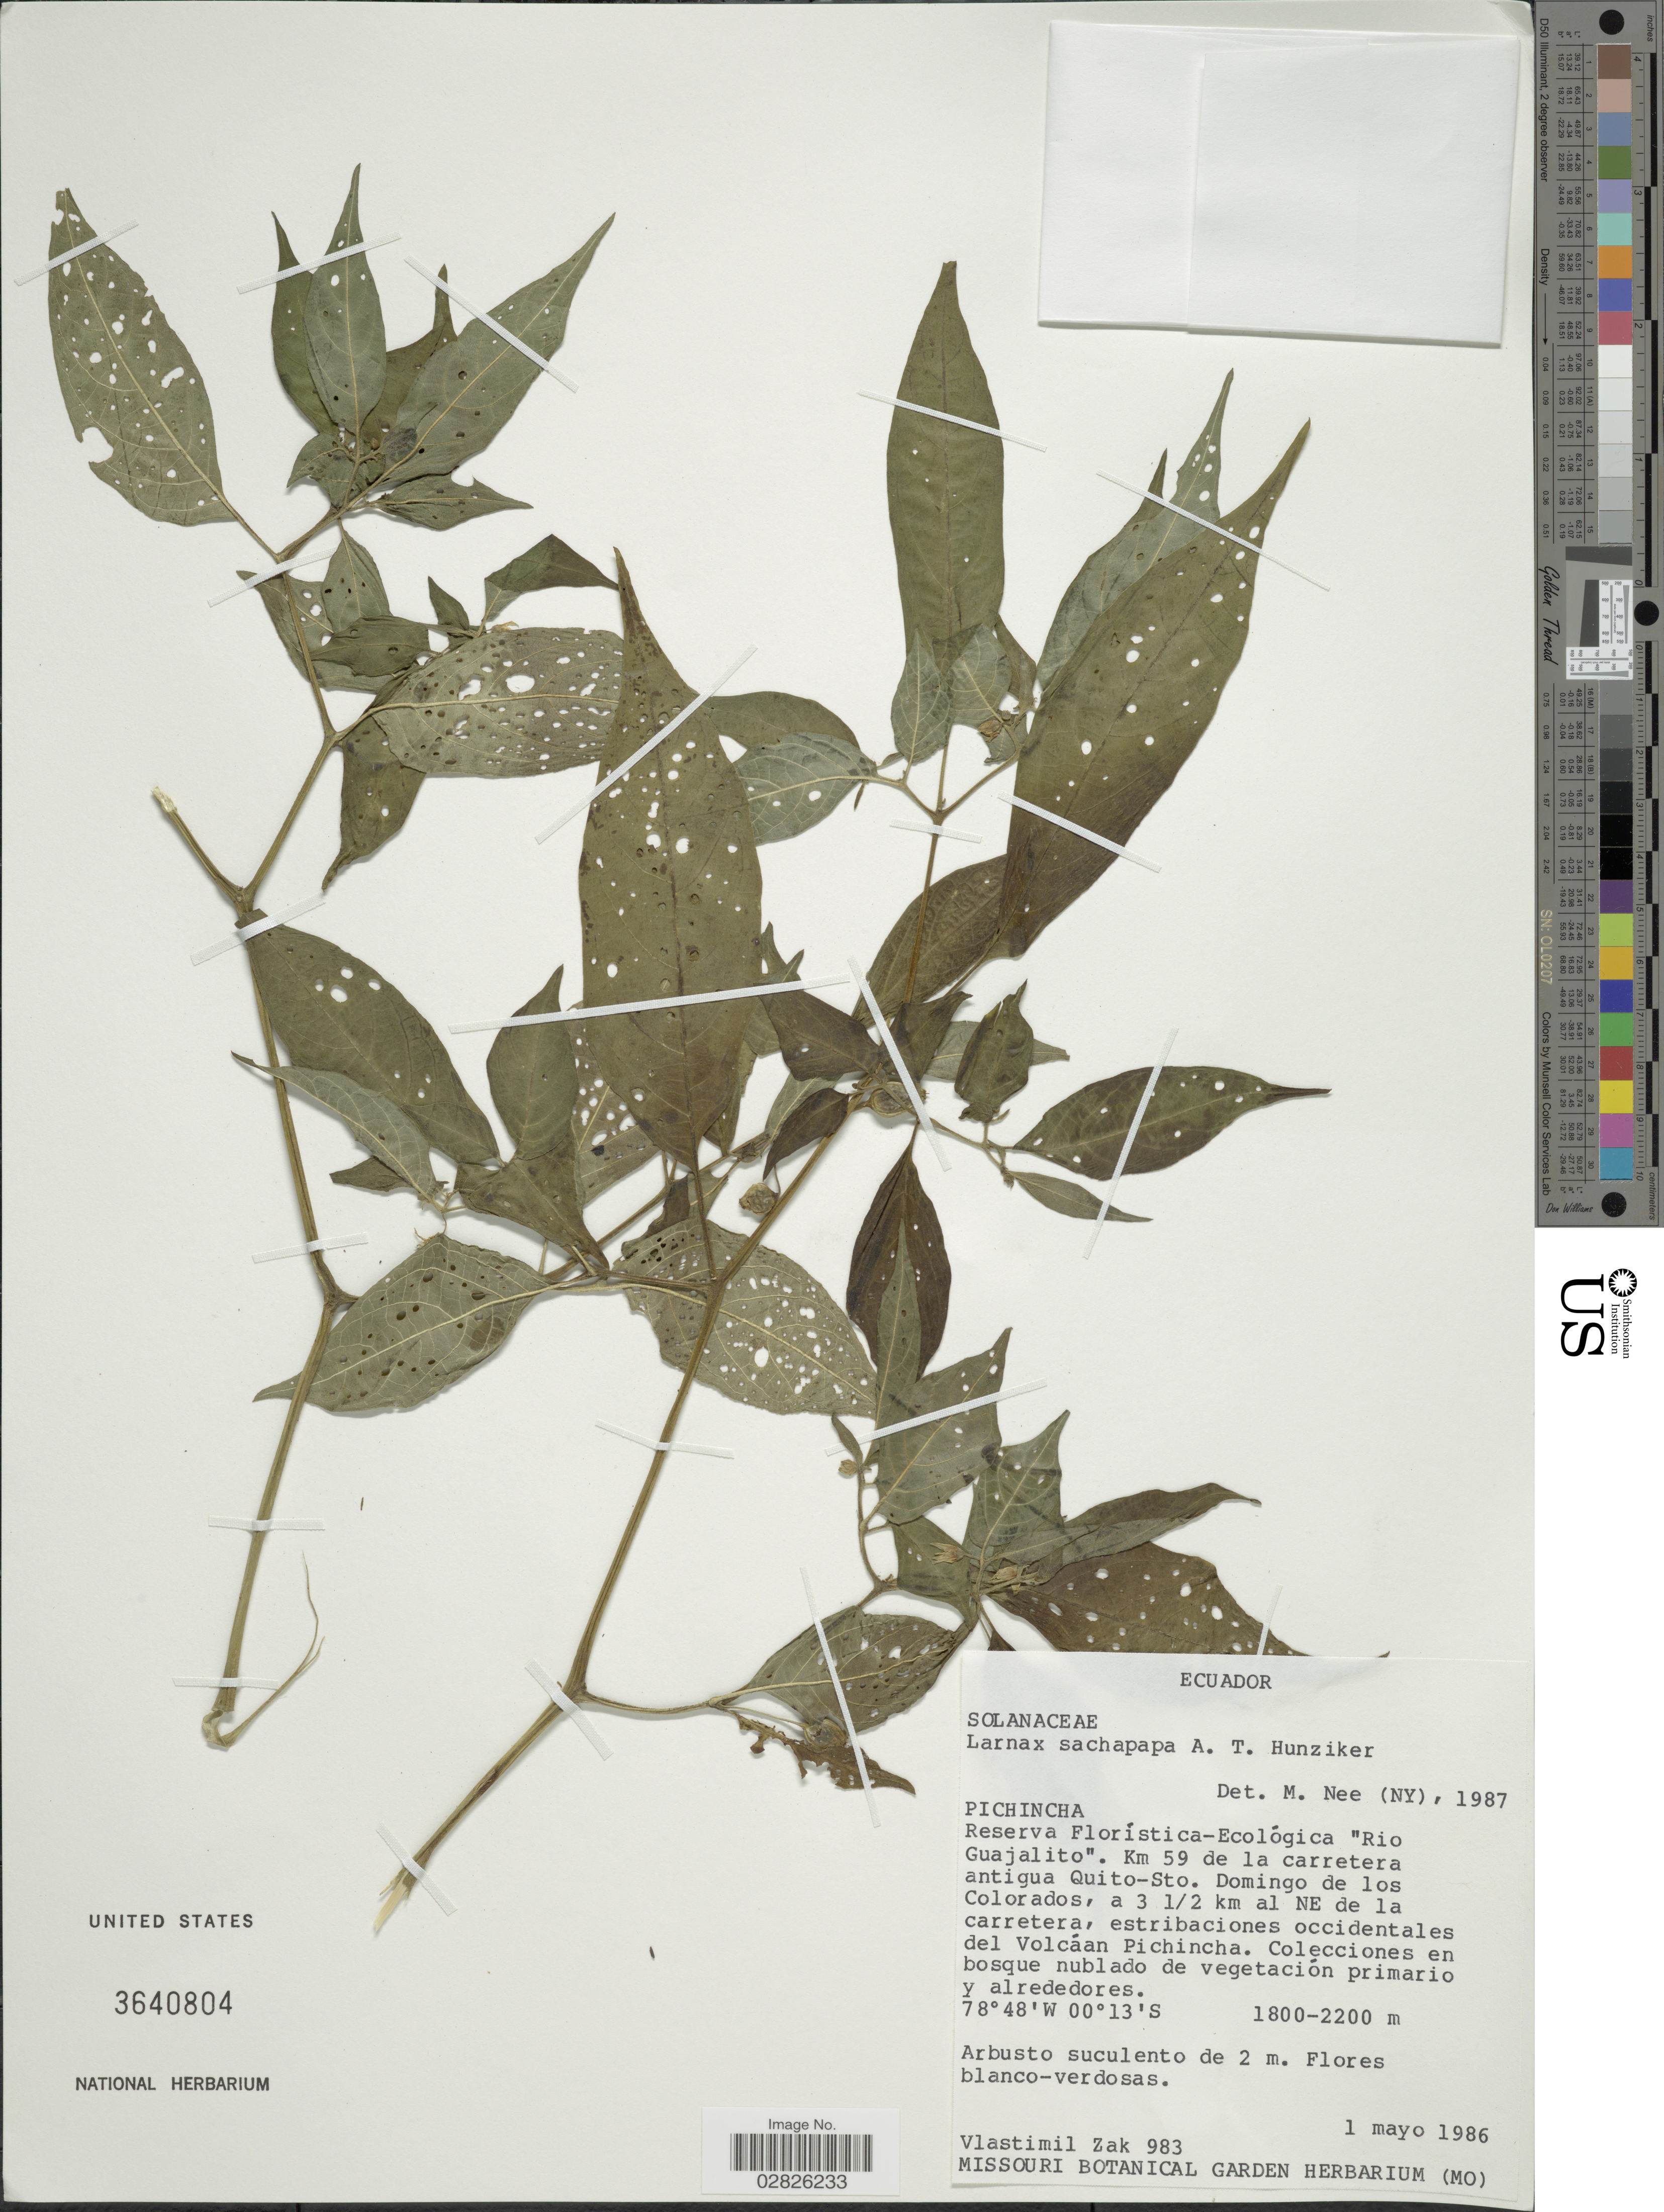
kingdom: Plantae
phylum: Tracheophyta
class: Magnoliopsida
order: Solanales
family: Solanaceae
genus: Larnax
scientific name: Larnax sachapapa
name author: Hunz.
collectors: V. Zak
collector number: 983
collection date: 1986-05-01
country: Ecuador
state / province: Pichincha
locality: Reserva Florística-Ecológica "Rio Guajalito". Km 59 de la carretera antigua Quito-Sto. Domingo de los Colorados, a 3 1/2 km al NE de la carretera, estribaciones occidentales del Volcáan Pichincha.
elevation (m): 1800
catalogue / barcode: US 3640804